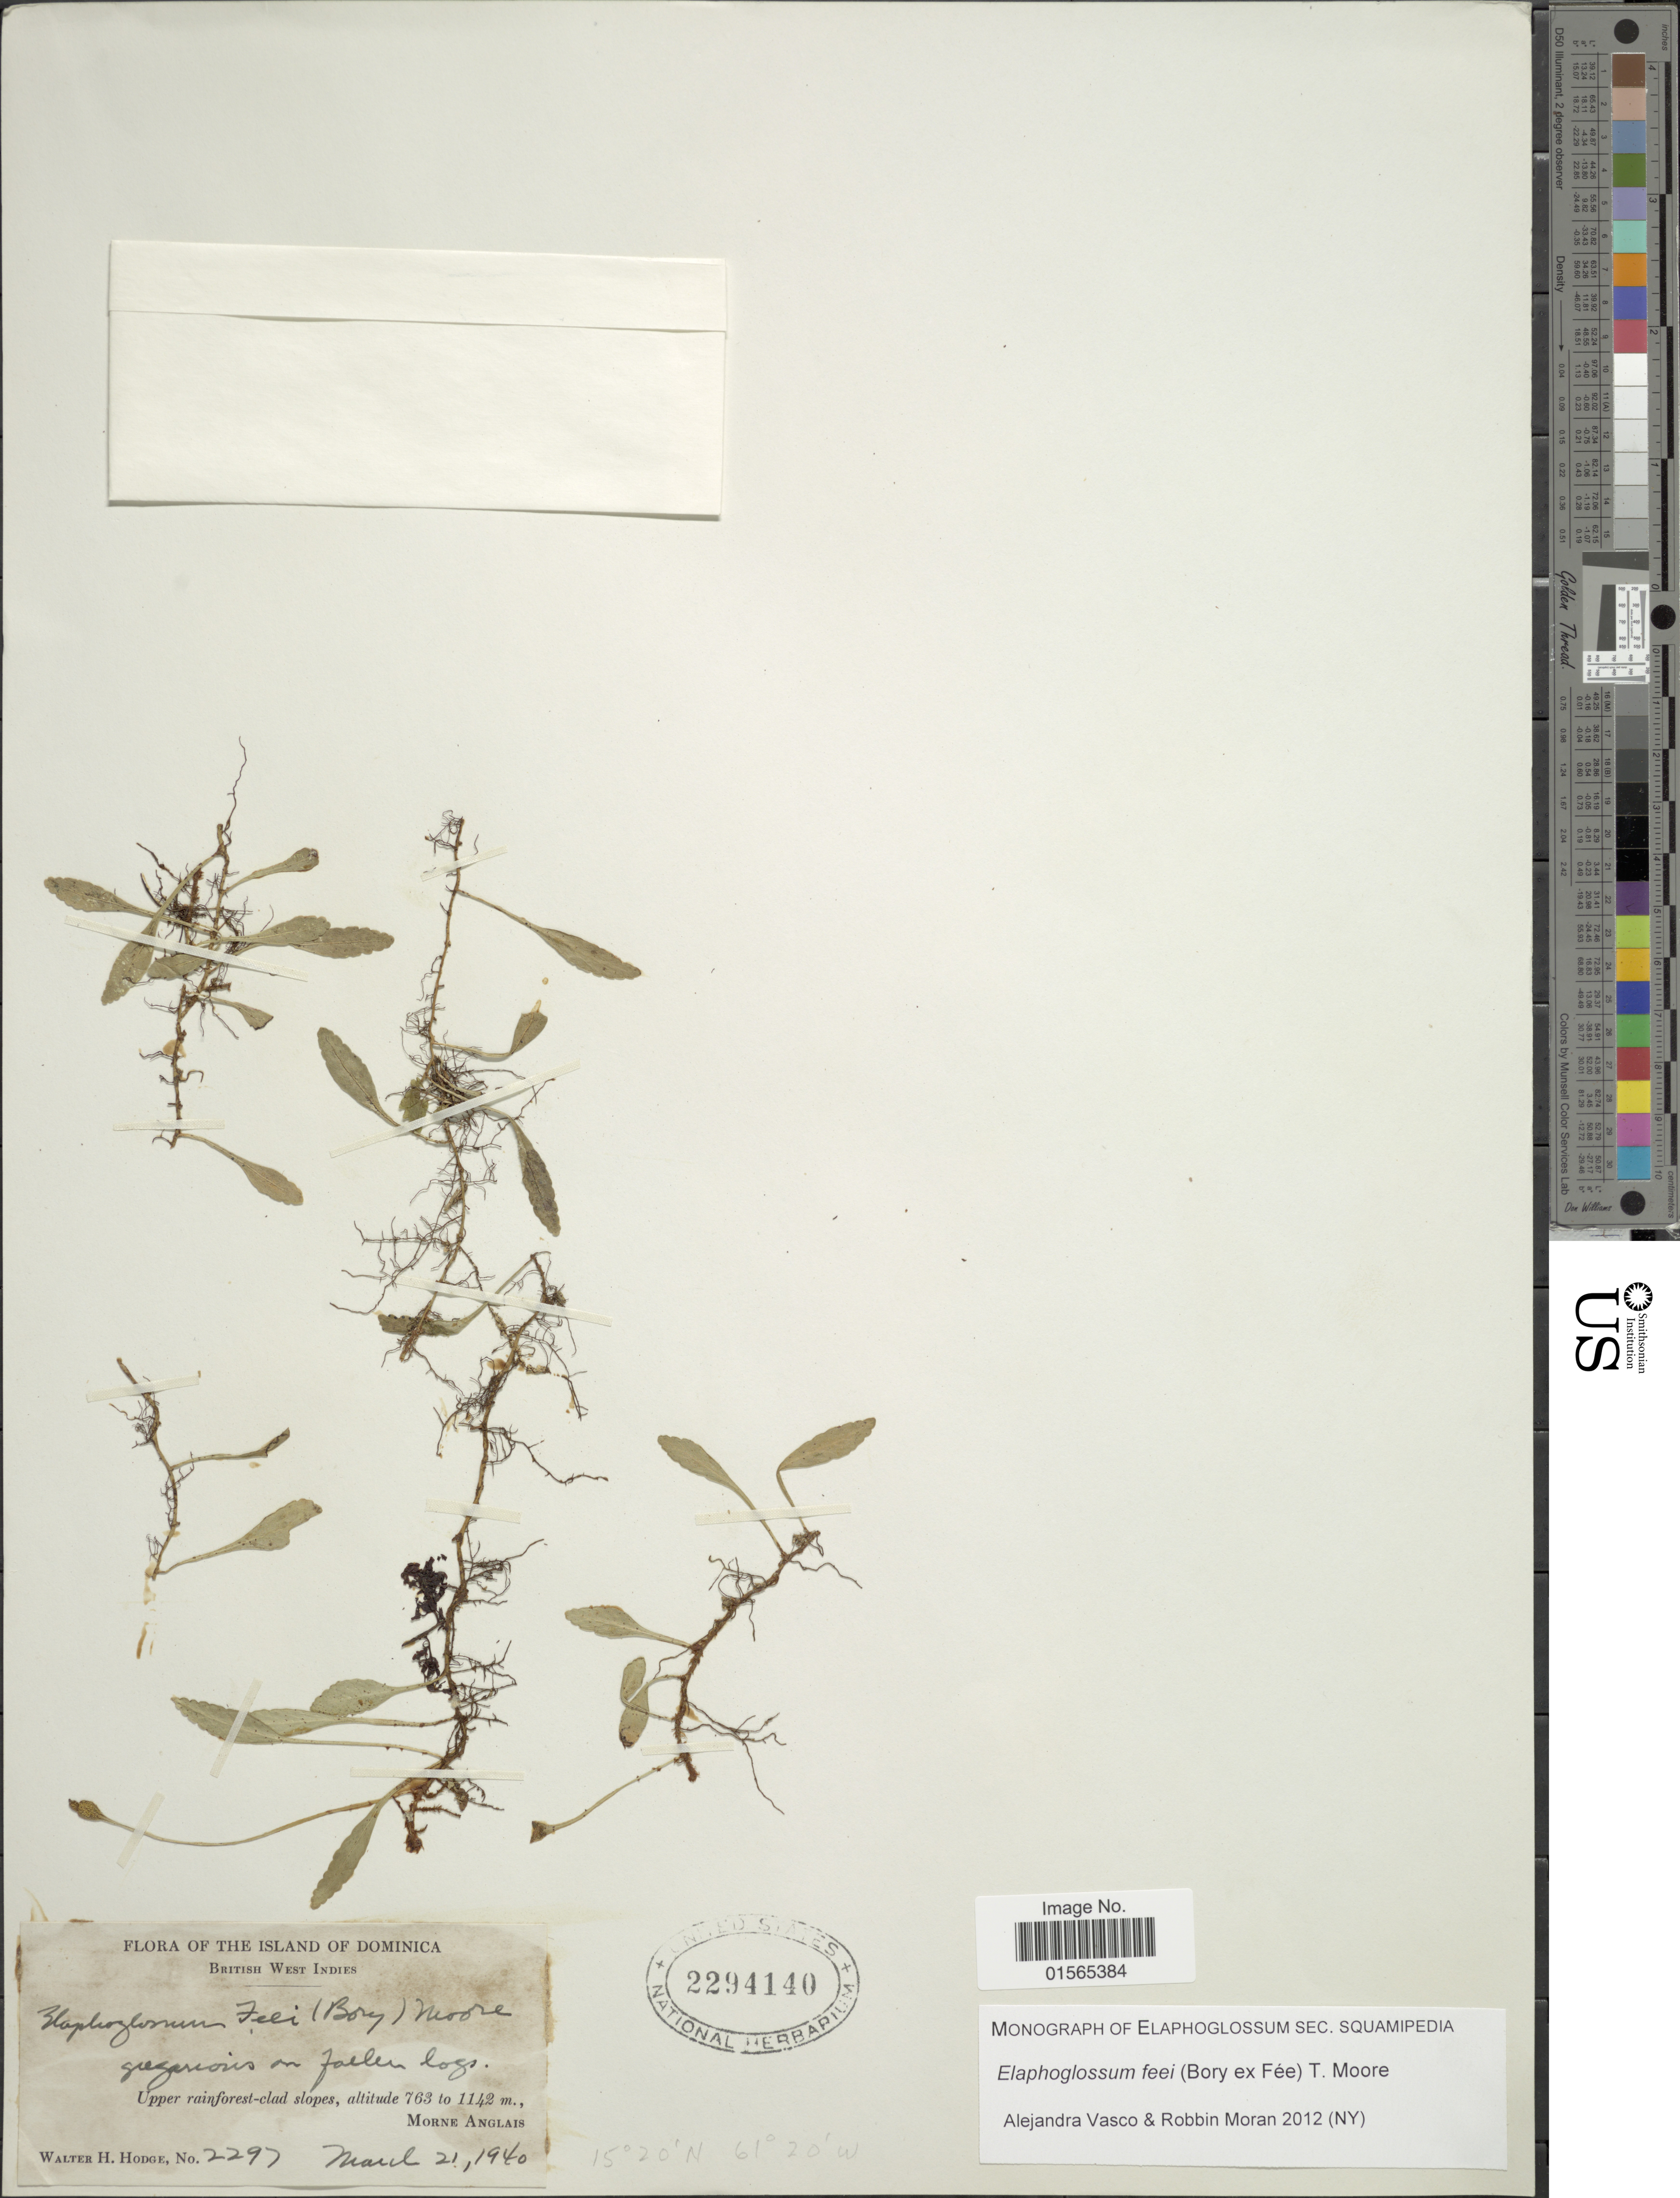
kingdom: Plantae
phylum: Tracheophyta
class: Polypodiopsida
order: Polypodiales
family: Dryopteridaceae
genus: Elaphoglossum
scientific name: Elaphoglossum feei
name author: (Bory ex Fée) T. Moore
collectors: W. Hodge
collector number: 2297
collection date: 1940-03-21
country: Dominica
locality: Upper rainforest- clad slopes, Morne Anglais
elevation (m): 763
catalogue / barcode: US 2294140